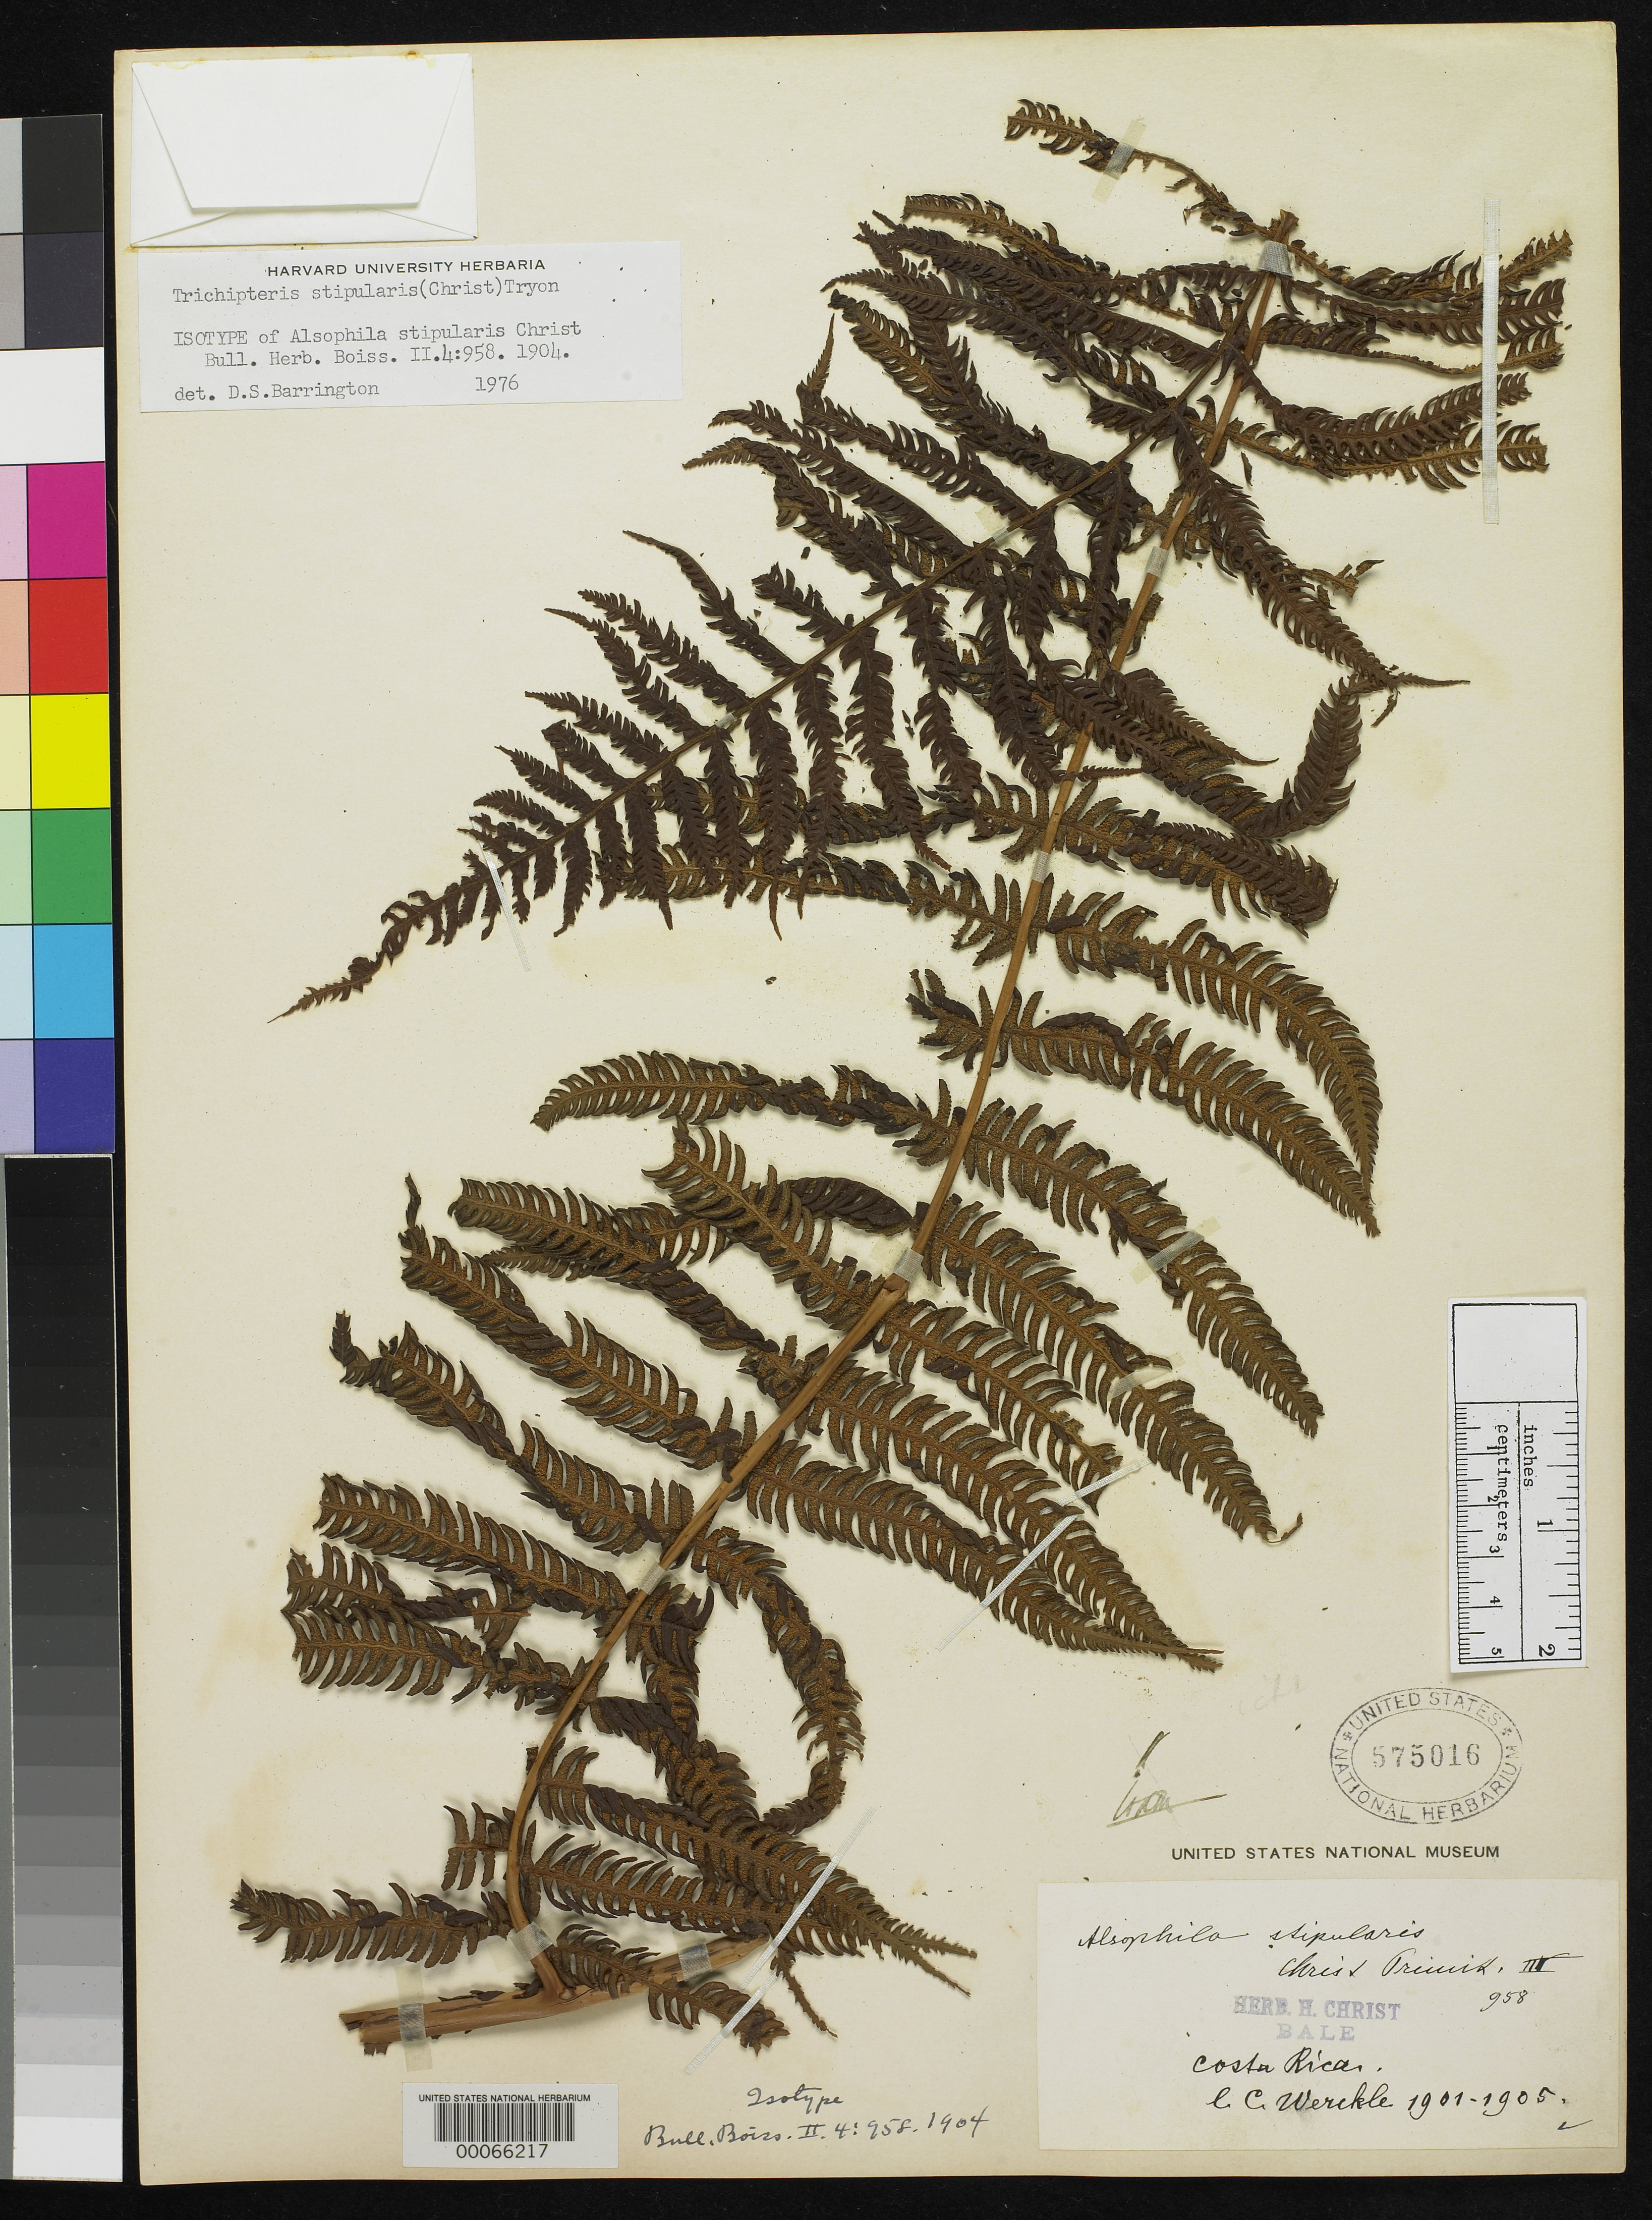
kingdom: Plantae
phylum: Tracheophyta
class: Polypodiopsida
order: Cyatheales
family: Cyatheaceae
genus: Alsophila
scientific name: Alsophila stipularis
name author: Christ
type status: Type Collection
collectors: C. C Wercklé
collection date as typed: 1901 to -- --- 1905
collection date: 1901/1905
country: Costa Rica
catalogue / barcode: US 575016